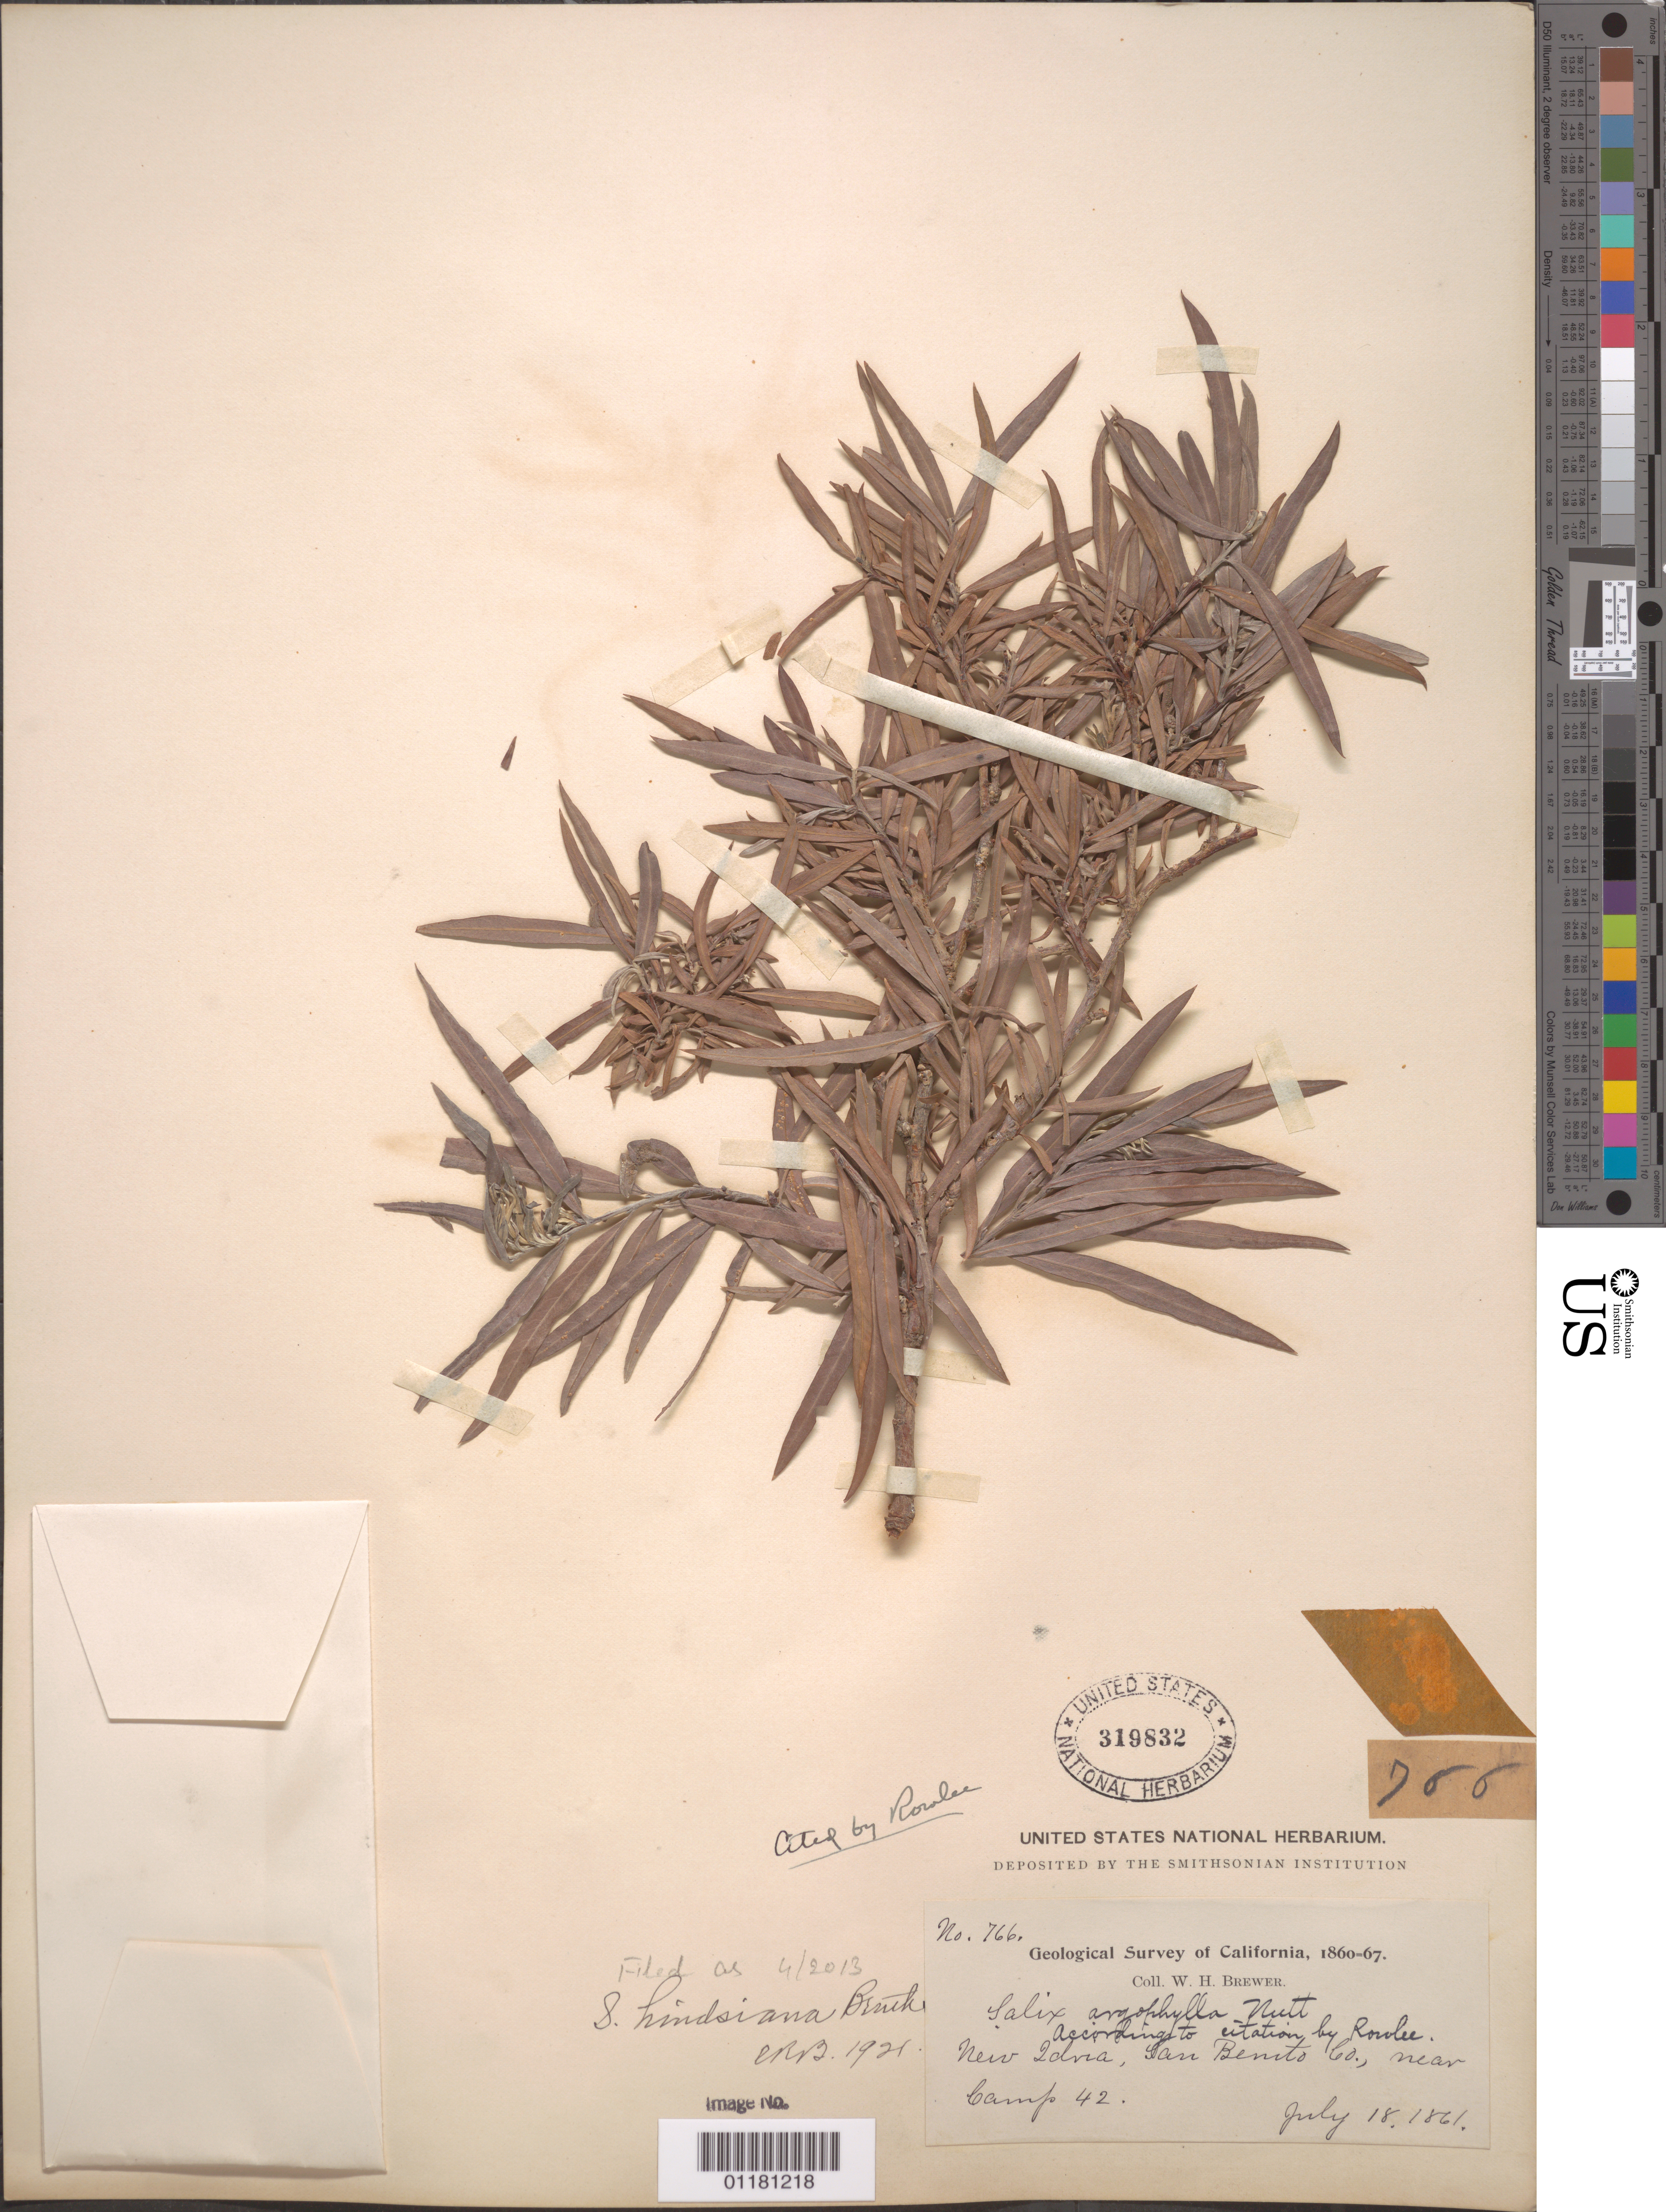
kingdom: Plantae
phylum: Tracheophyta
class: Magnoliopsida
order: Malpighiales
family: Salicaceae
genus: Salix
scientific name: Salix hindsiana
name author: Benth.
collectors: W. H. Brewer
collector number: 766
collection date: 1861-07-18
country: United States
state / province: California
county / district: San Benito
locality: New Idria near Camp 42.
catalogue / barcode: US 319832